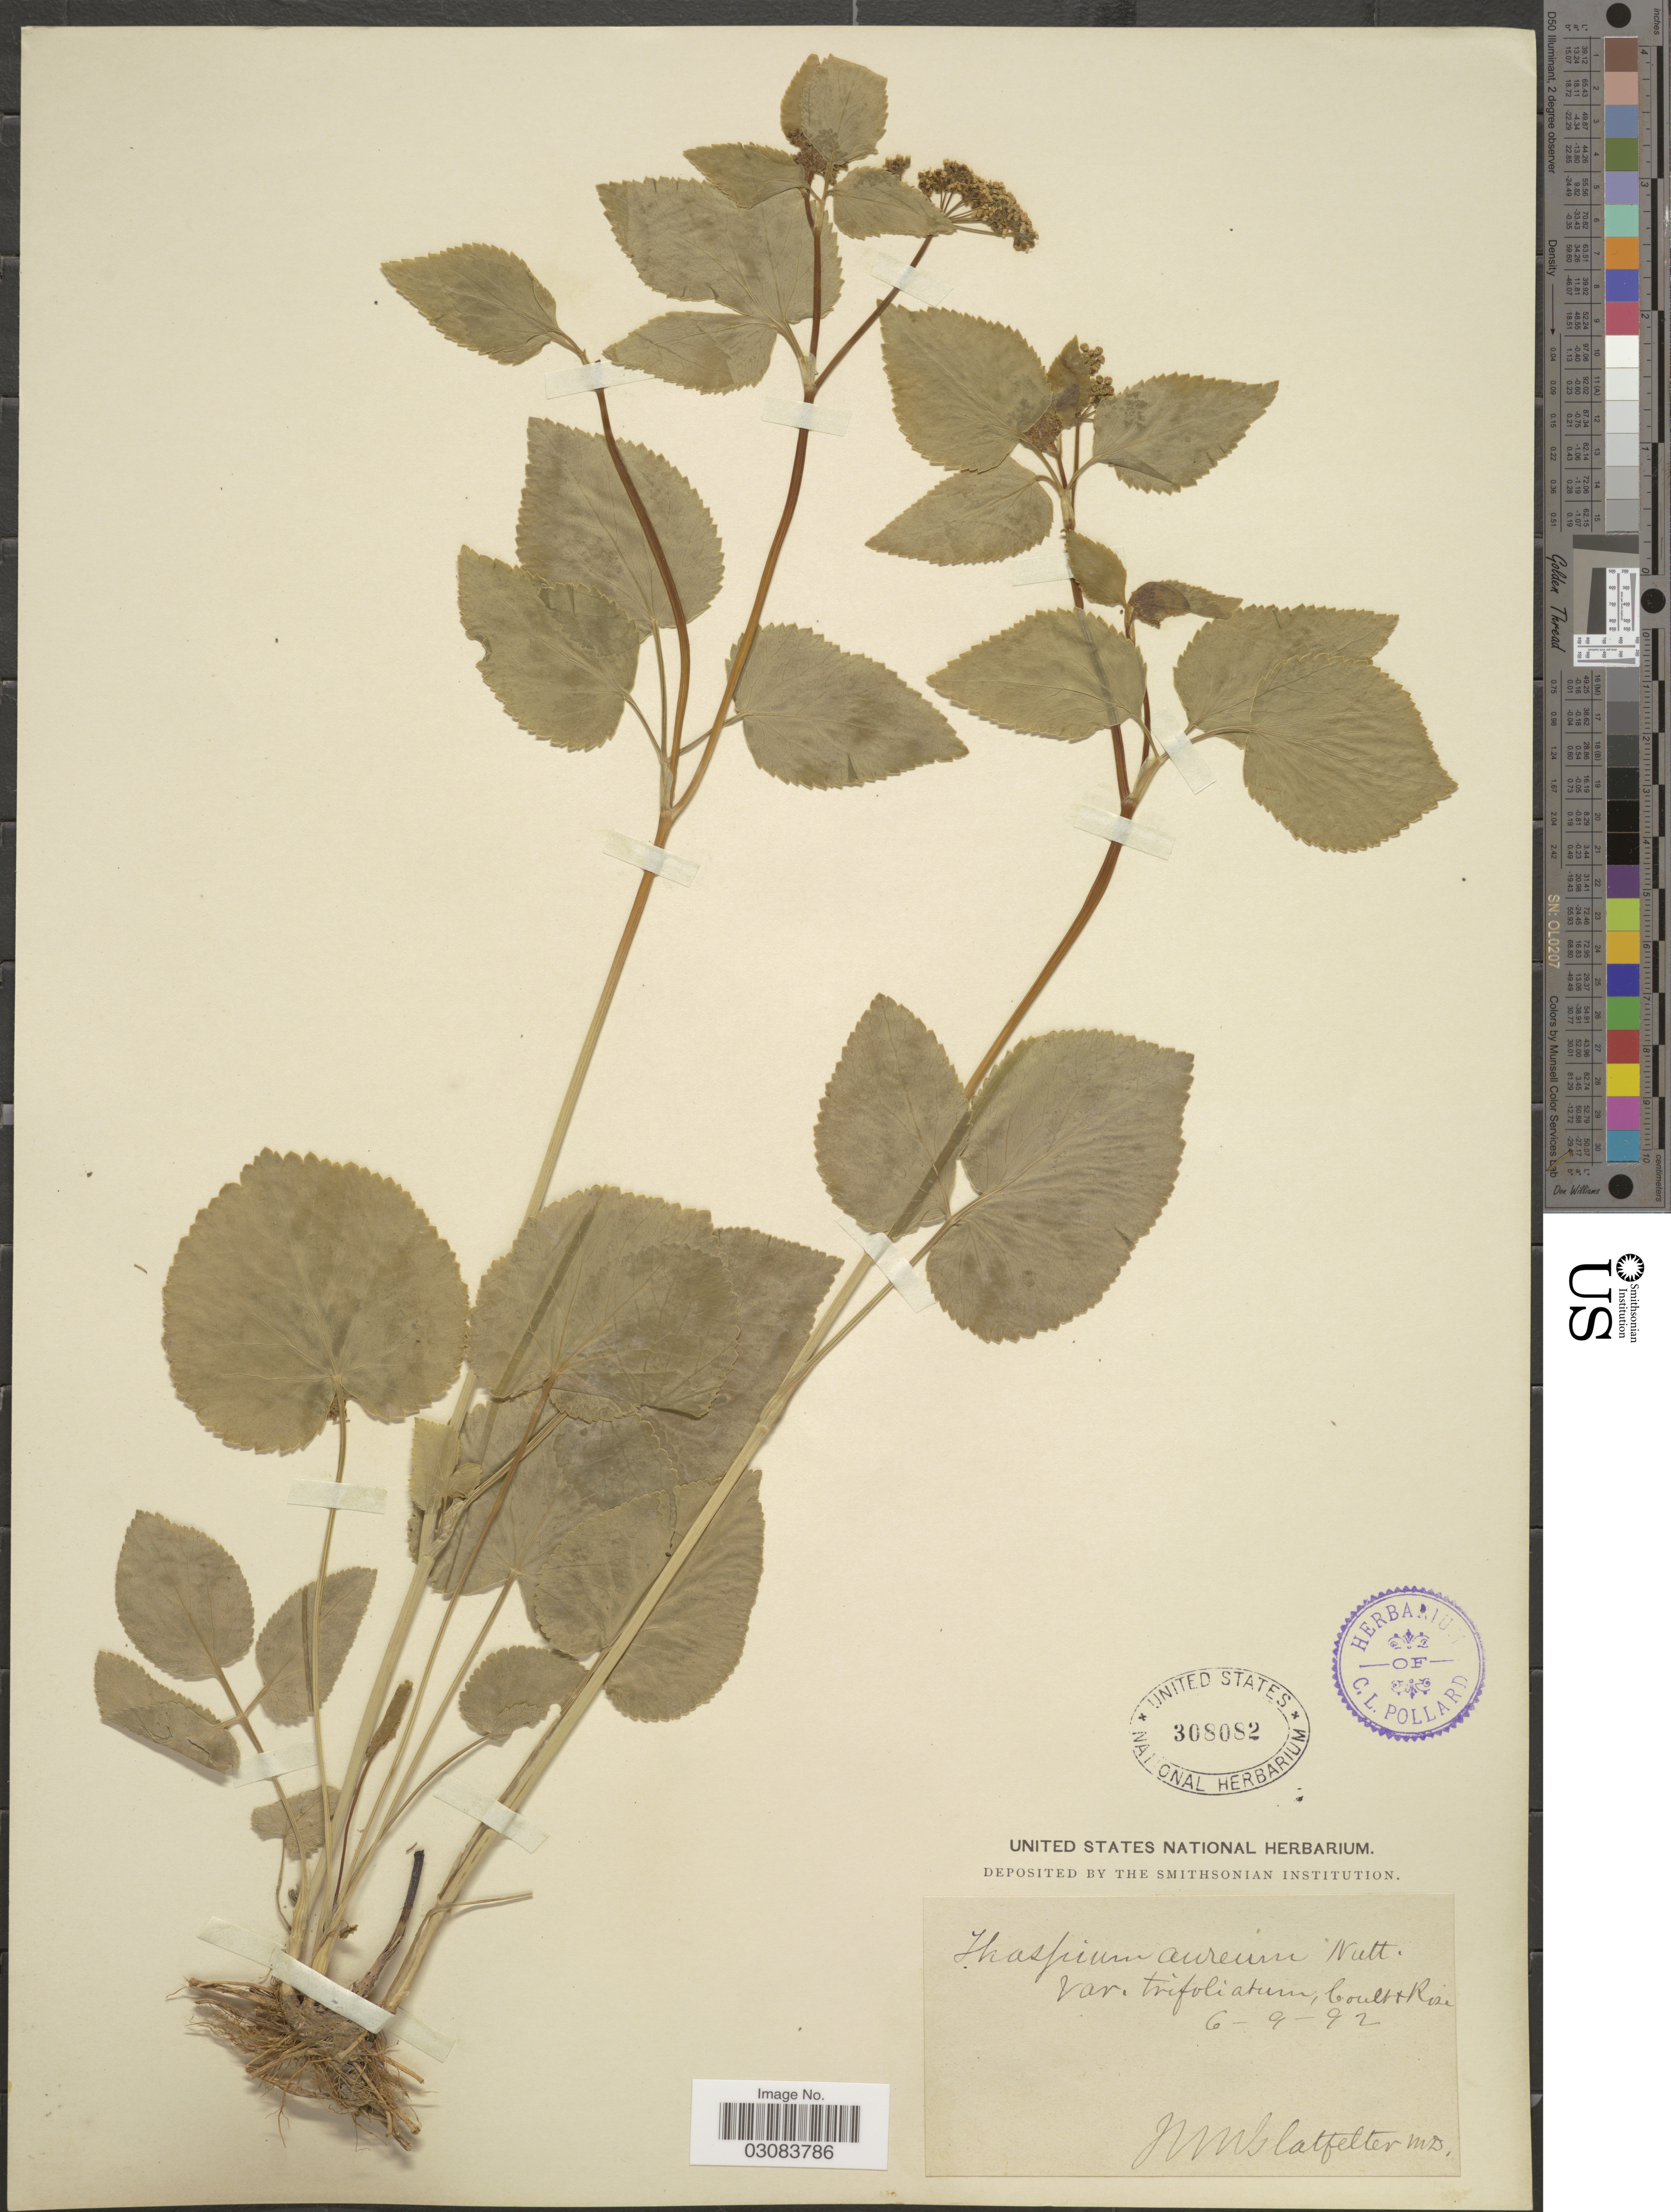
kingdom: Plantae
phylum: Tracheophyta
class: Magnoliopsida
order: Apiales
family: Apiaceae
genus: Zizia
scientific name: Zizia aptera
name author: (A. Gray) Fernald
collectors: N. M. Glatfelter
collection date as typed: Transcribed d/m/y: 6/9/92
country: United States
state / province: Maryland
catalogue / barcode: US 308082